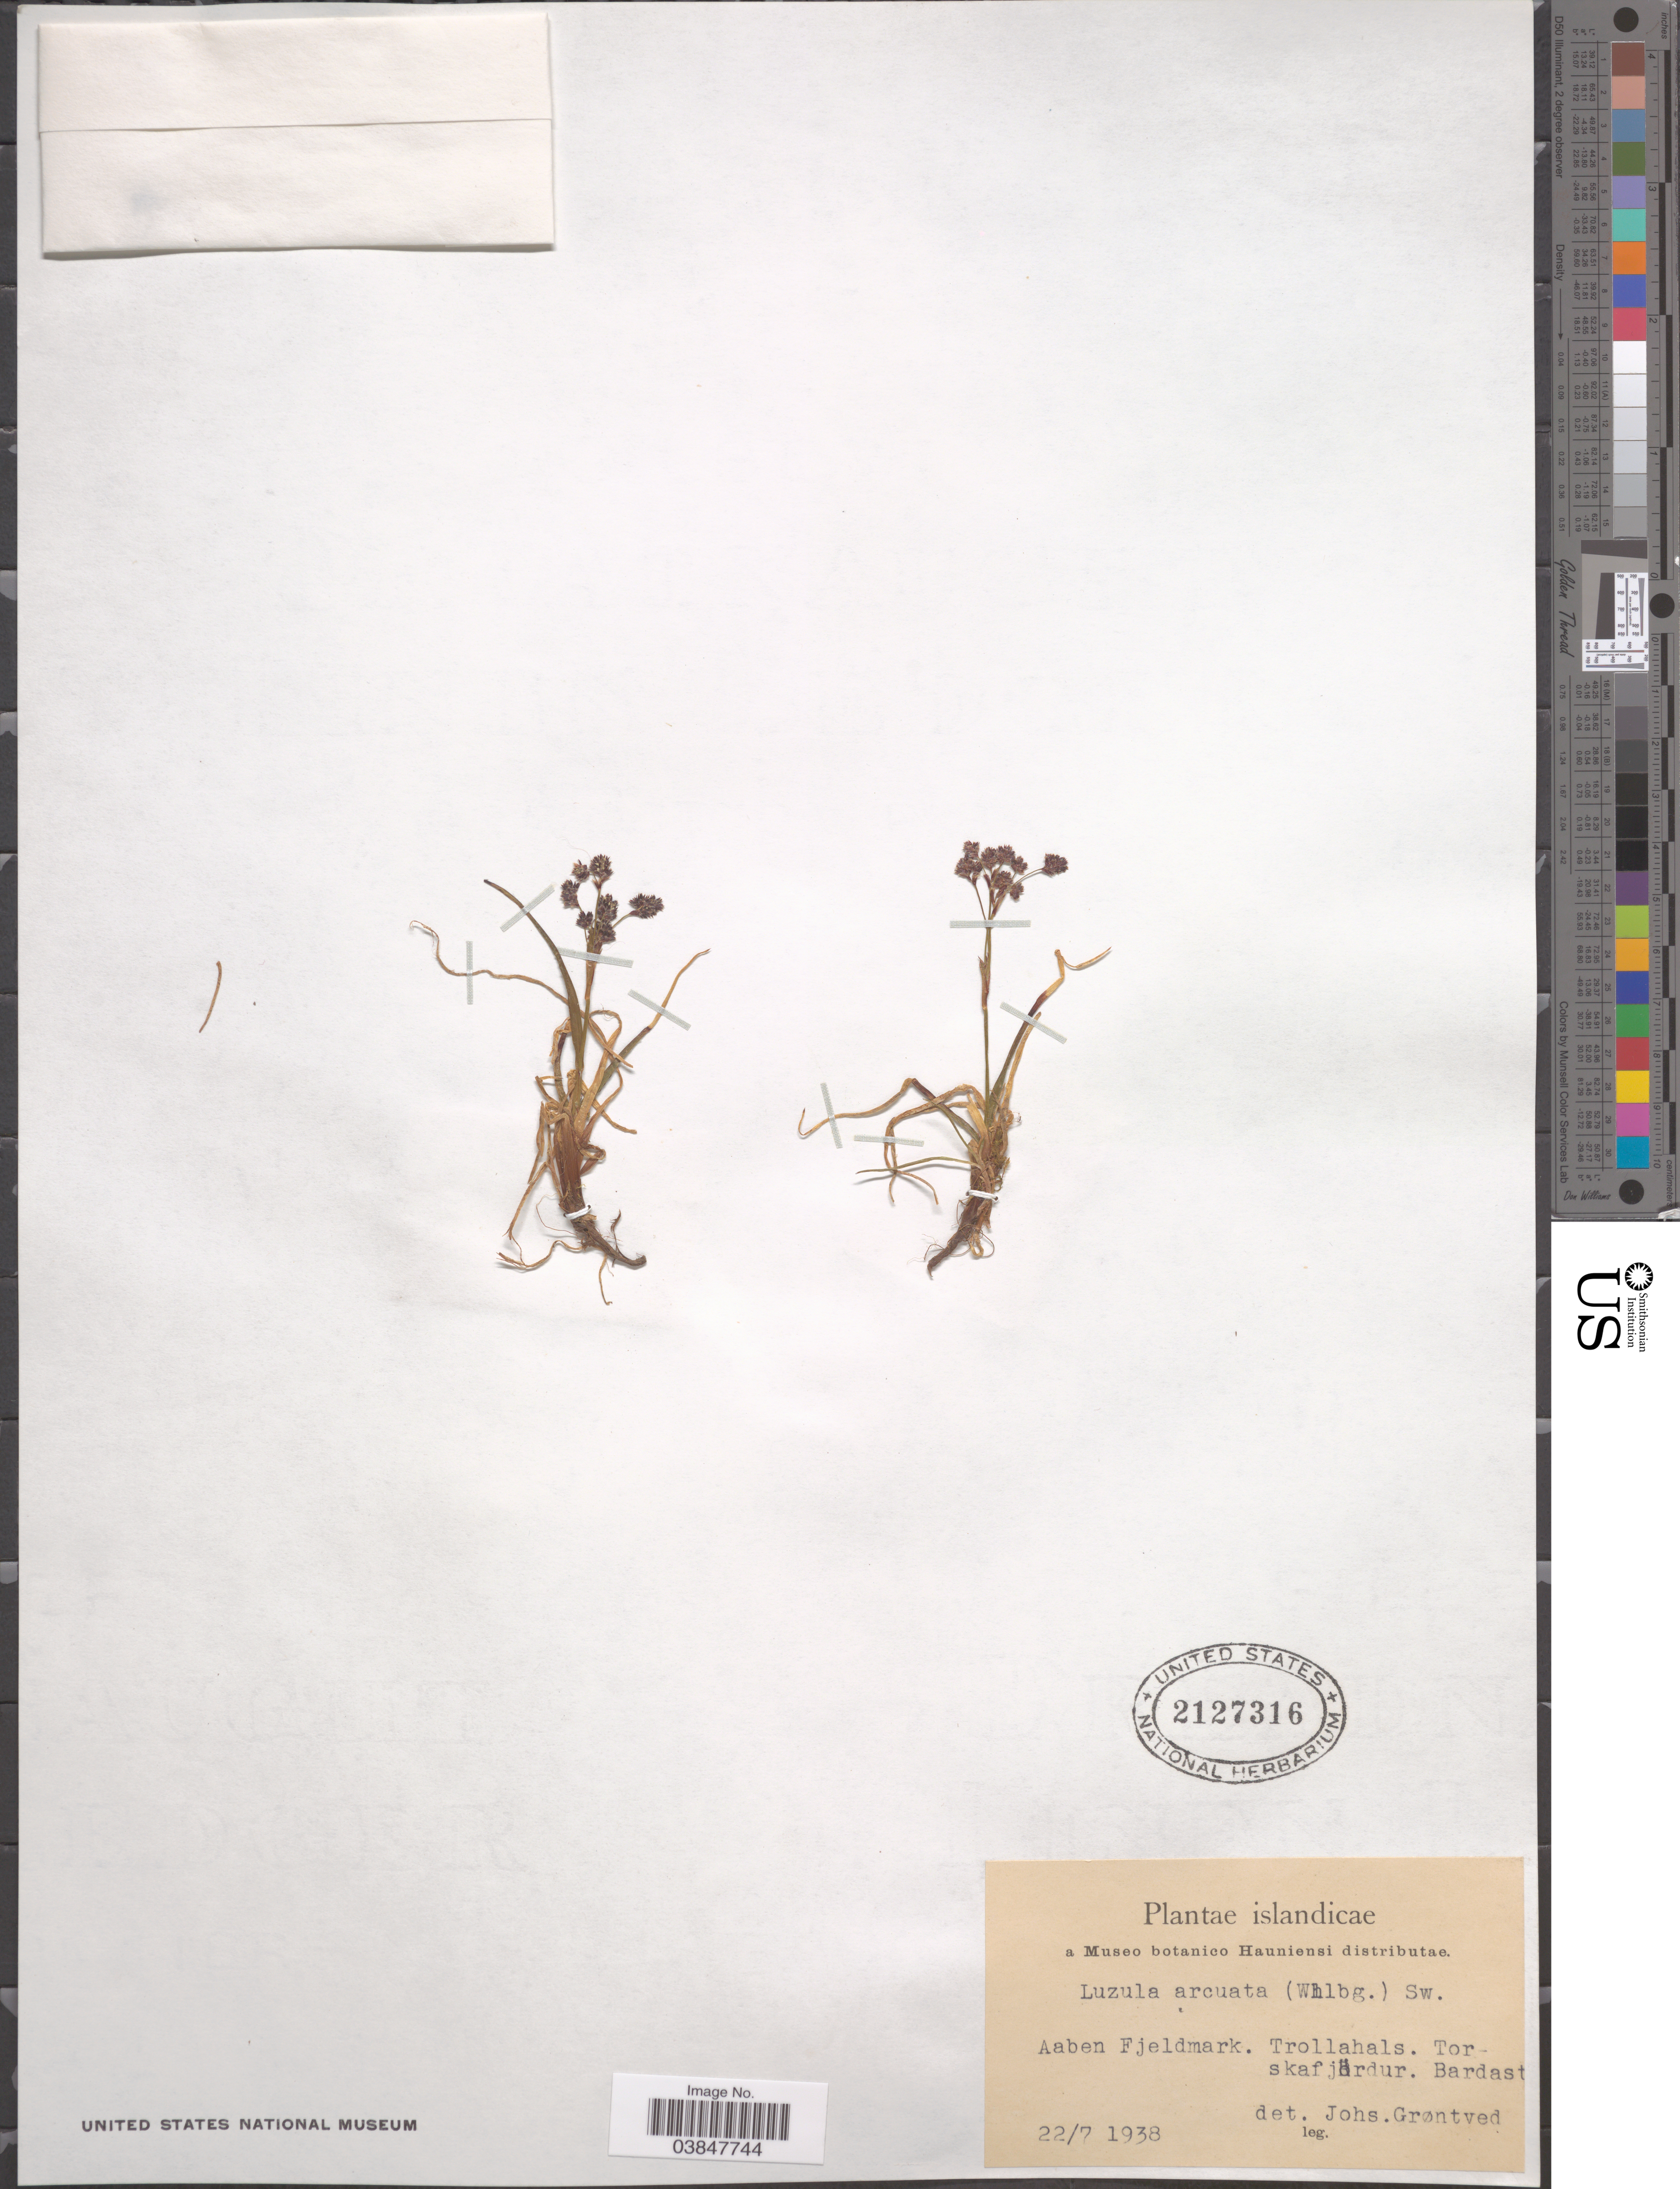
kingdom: Plantae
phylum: Tracheophyta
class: Liliopsida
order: Poales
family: Juncaceae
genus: Luzula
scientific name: Luzula arcuata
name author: (Wahlenb.) Sw.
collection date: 1938-07-22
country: Iceland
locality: Islandicae. Aaben Fjeldmark. Trollahals. Torskafjördur. Bardast.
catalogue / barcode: US 2127316